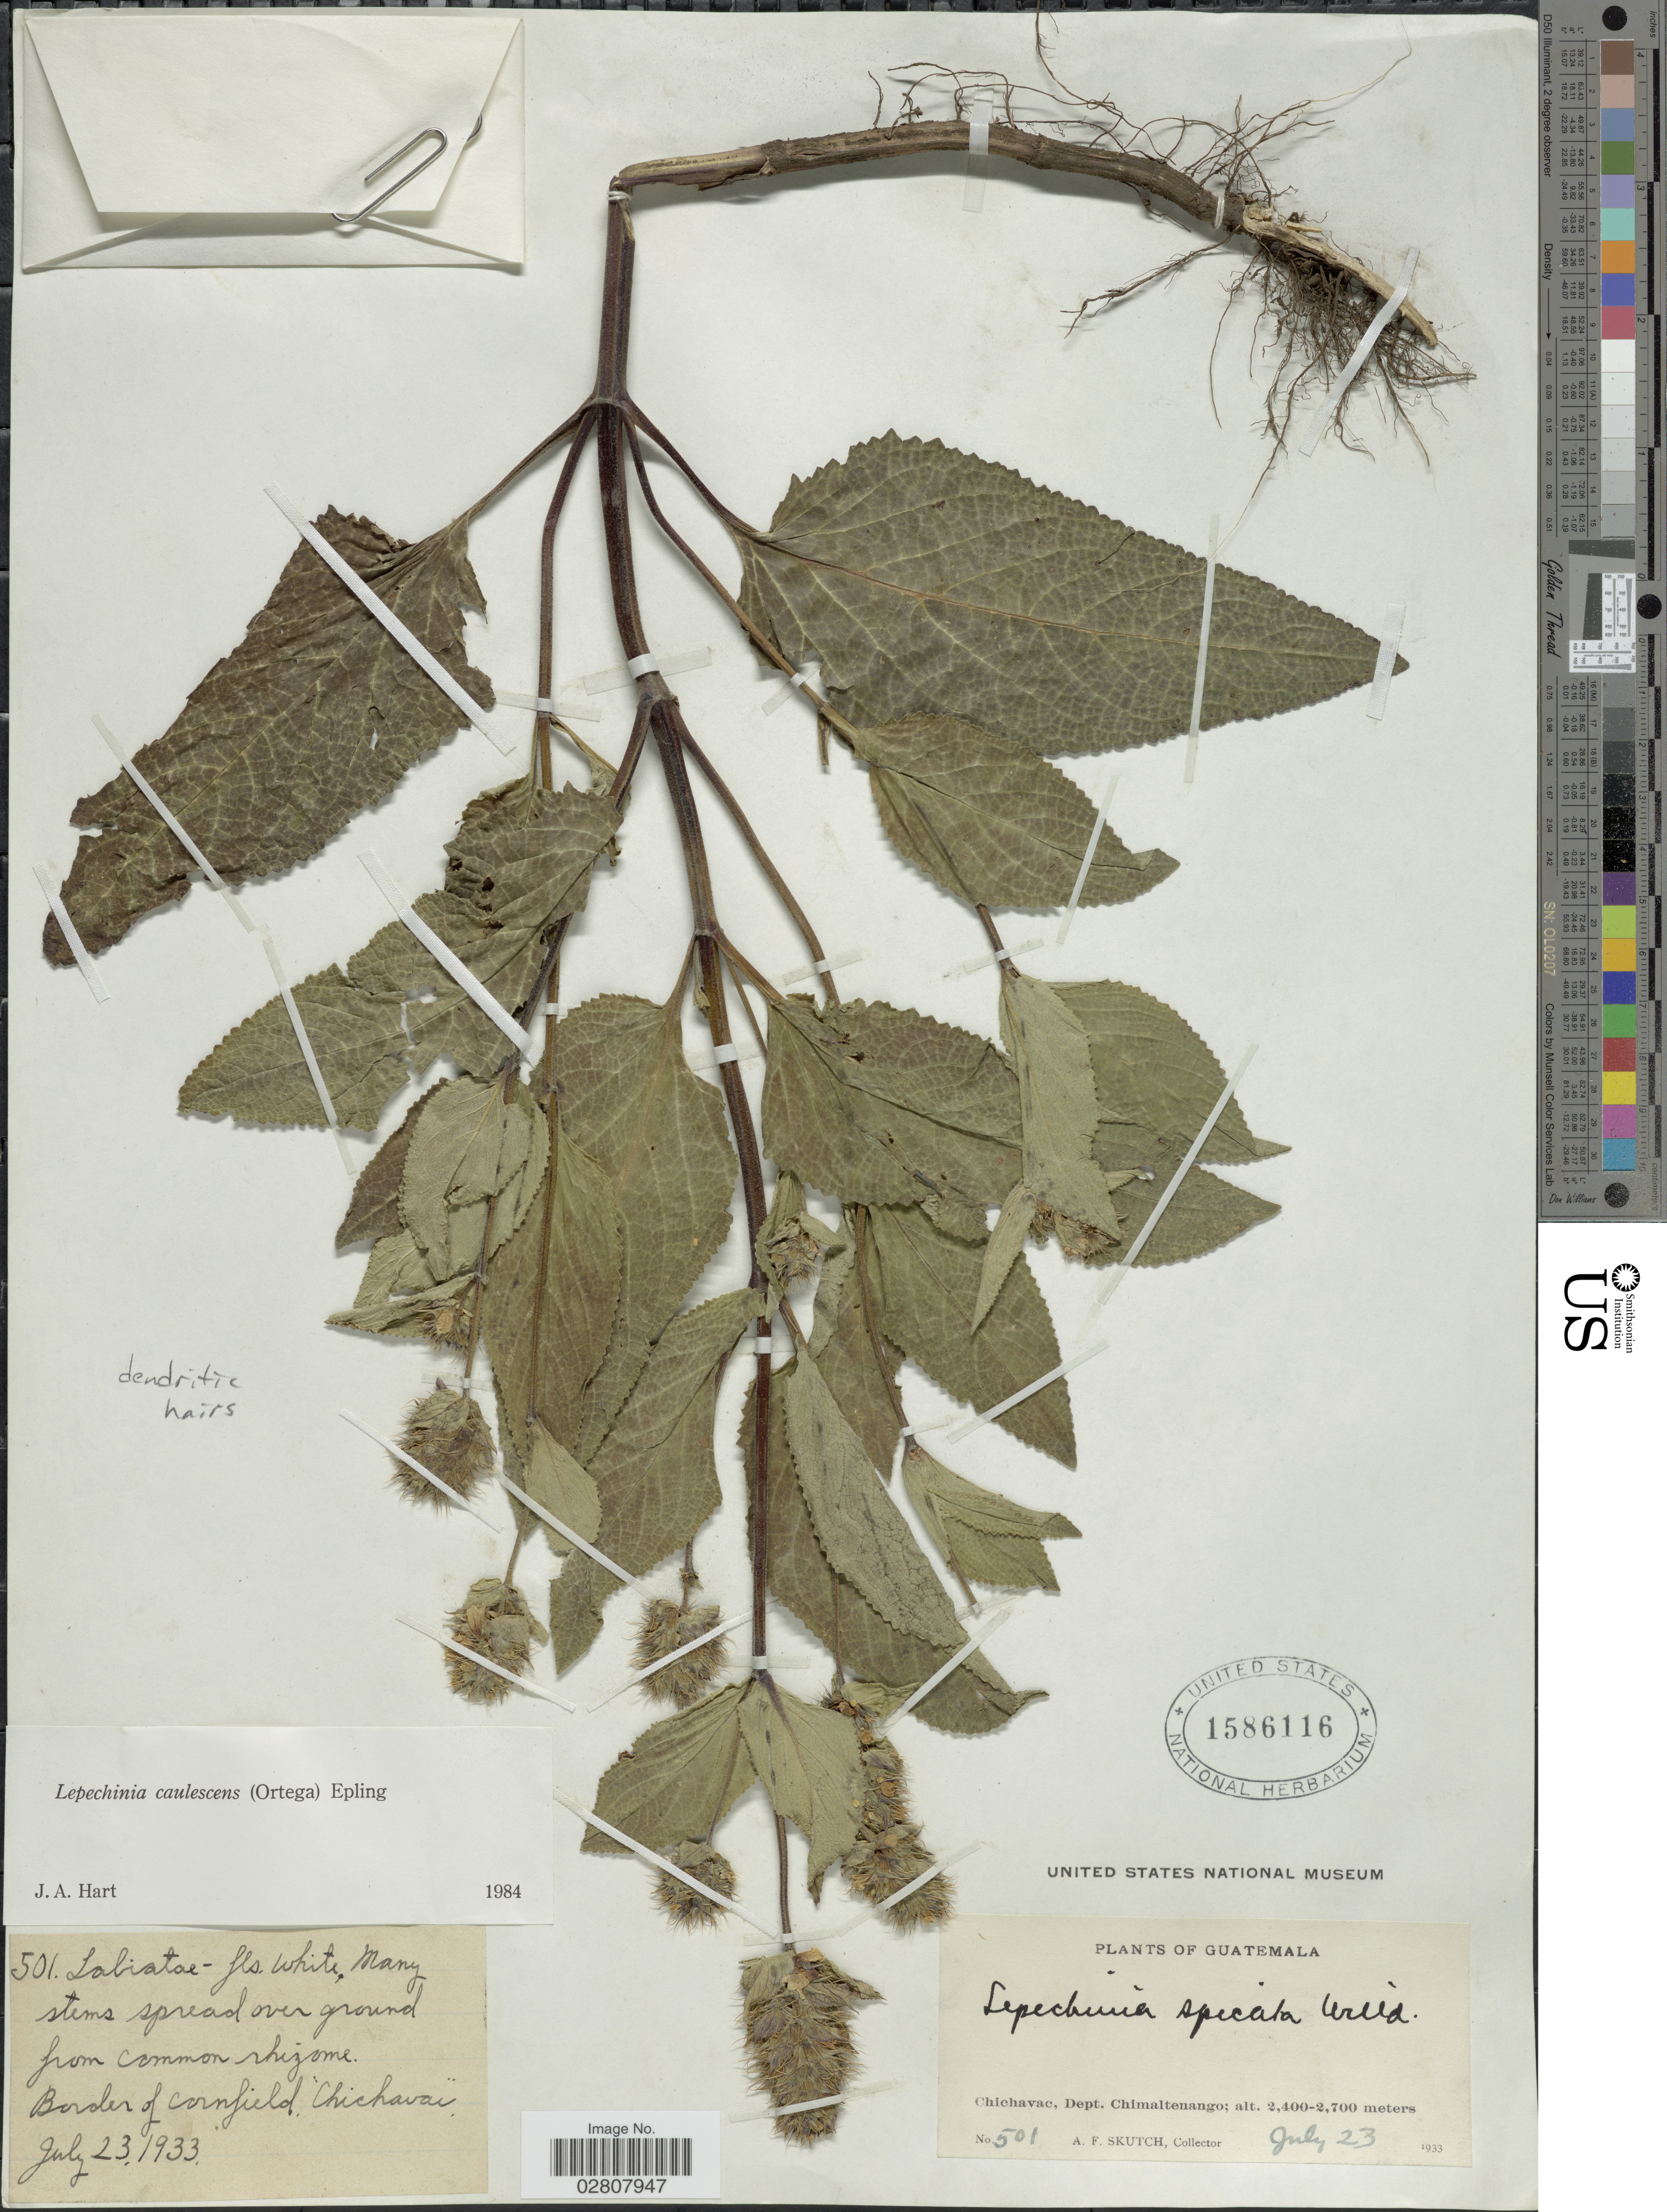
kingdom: Plantae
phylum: Tracheophyta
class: Magnoliopsida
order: Lamiales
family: Lamiaceae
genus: Lepechinia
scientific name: Lepechinia caulescens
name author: (Ortega) Epling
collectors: A. F. Skutch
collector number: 501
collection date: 1933-07-23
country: Guatemala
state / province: Chimaltenango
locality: Border of cornfield "Chichavac", Dept. Chimaltenango.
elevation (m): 2400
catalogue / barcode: US 1586116